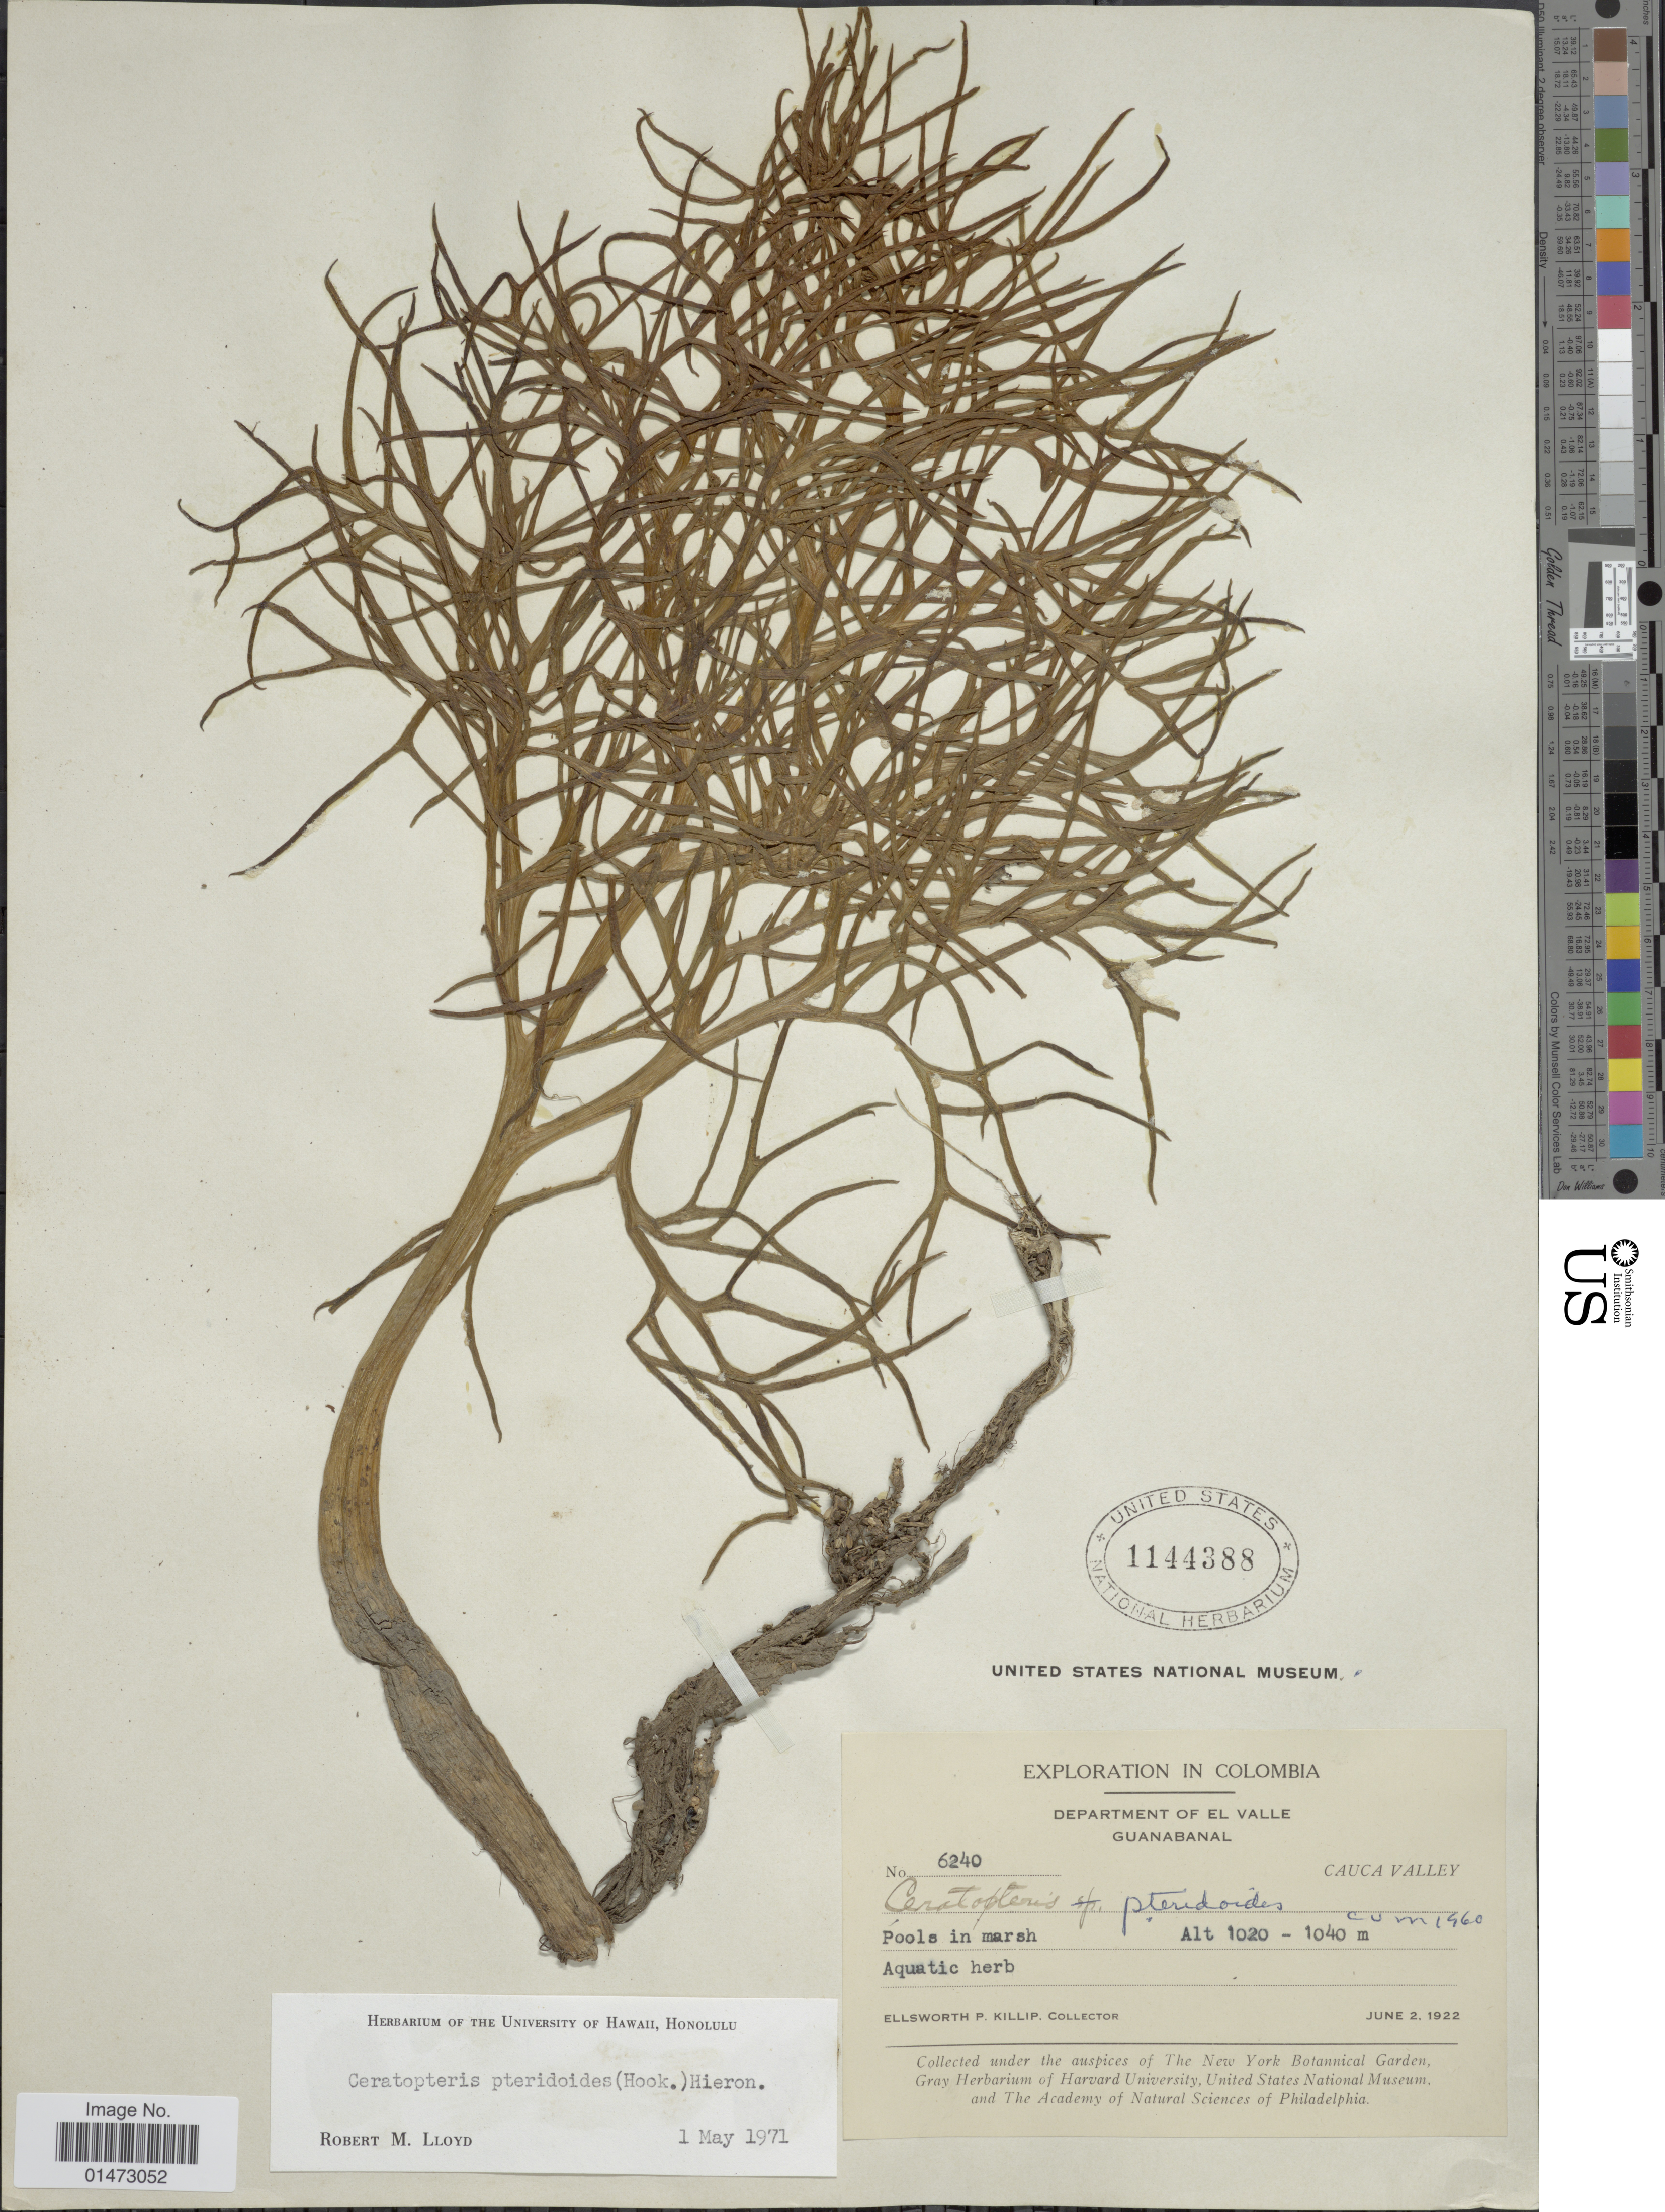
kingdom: Plantae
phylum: Tracheophyta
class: Polypodiopsida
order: Polypodiales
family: Pteridaceae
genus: Ceratopteris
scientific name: Ceratopteris pteridioides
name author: (Hook.) Hieron.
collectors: E. P. Killip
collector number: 6240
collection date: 1922-06-02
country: Colombia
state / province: Valle del Cauca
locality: Department of El Valle. Guanabanal. Cauca Valley. Pools in marsh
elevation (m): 1020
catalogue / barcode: US 1144388